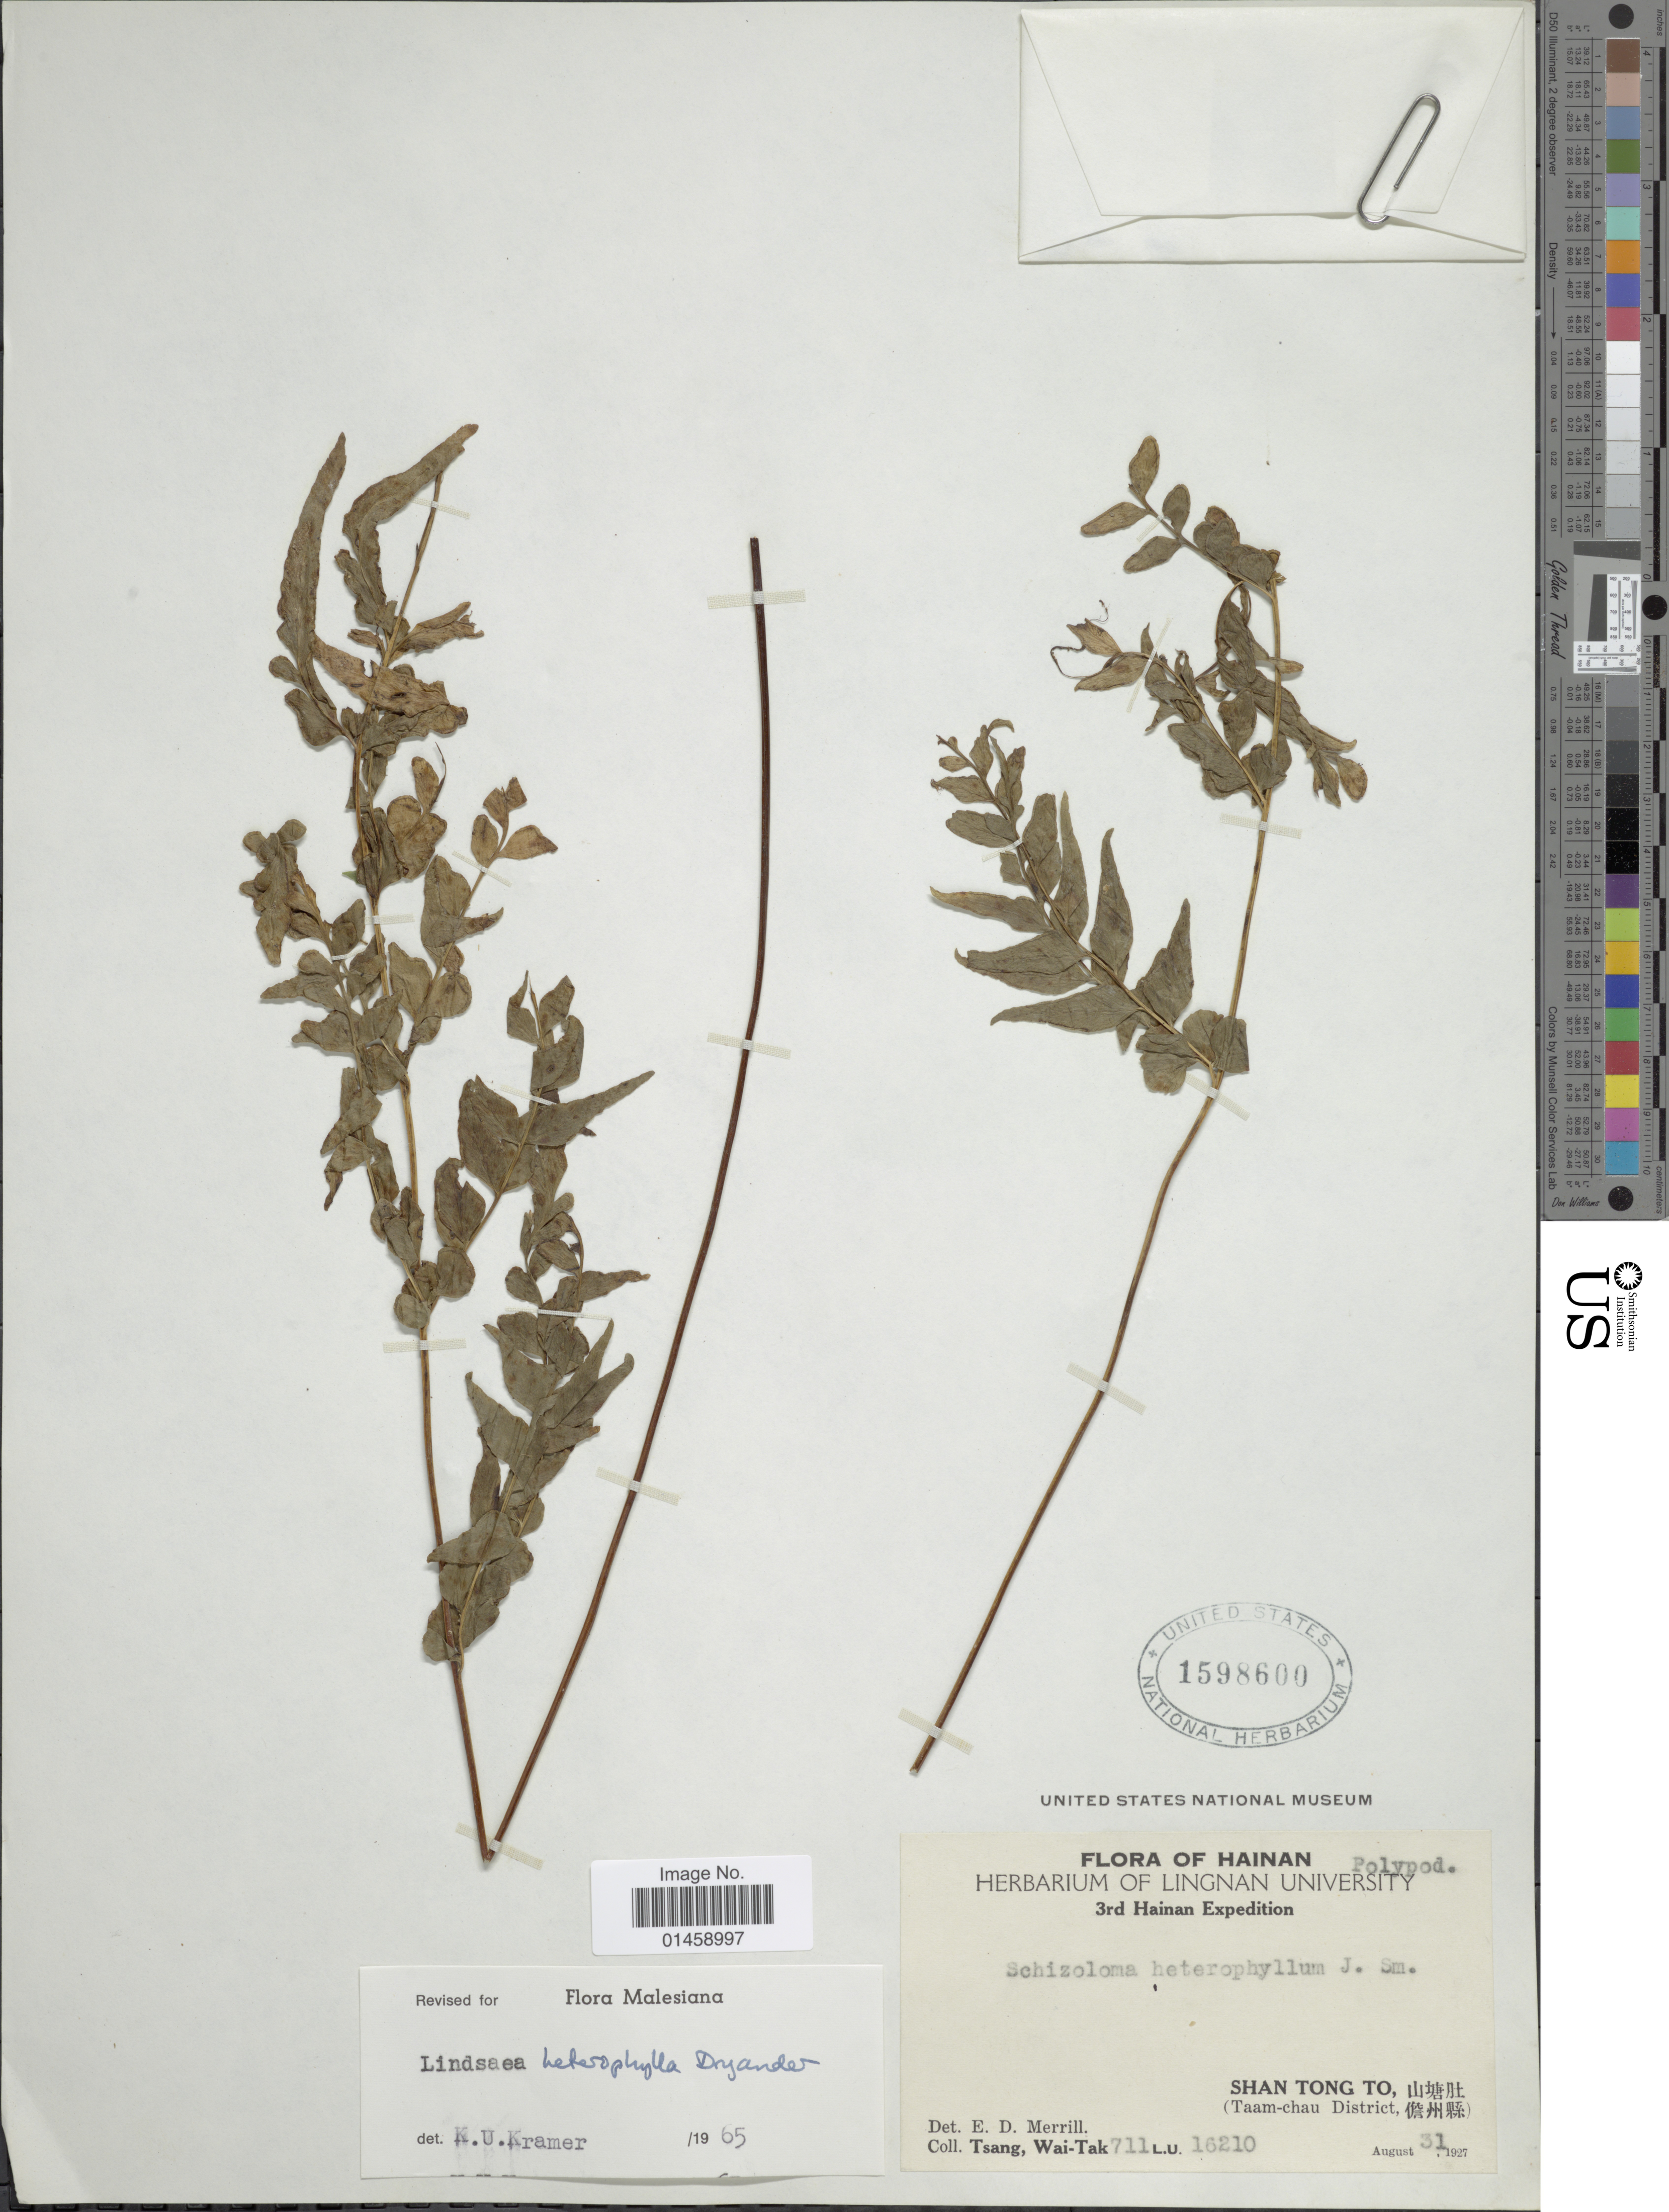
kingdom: Plantae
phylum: Tracheophyta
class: Polypodiopsida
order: Polypodiales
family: Lindsaeaceae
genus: Lindsaea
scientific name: Lindsaea heterophylla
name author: Dryand.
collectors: W. T. Tsang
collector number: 711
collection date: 1927-08-31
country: China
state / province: Hainan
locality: Shan Tong To. (Taam-chau District)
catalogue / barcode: US 1598600